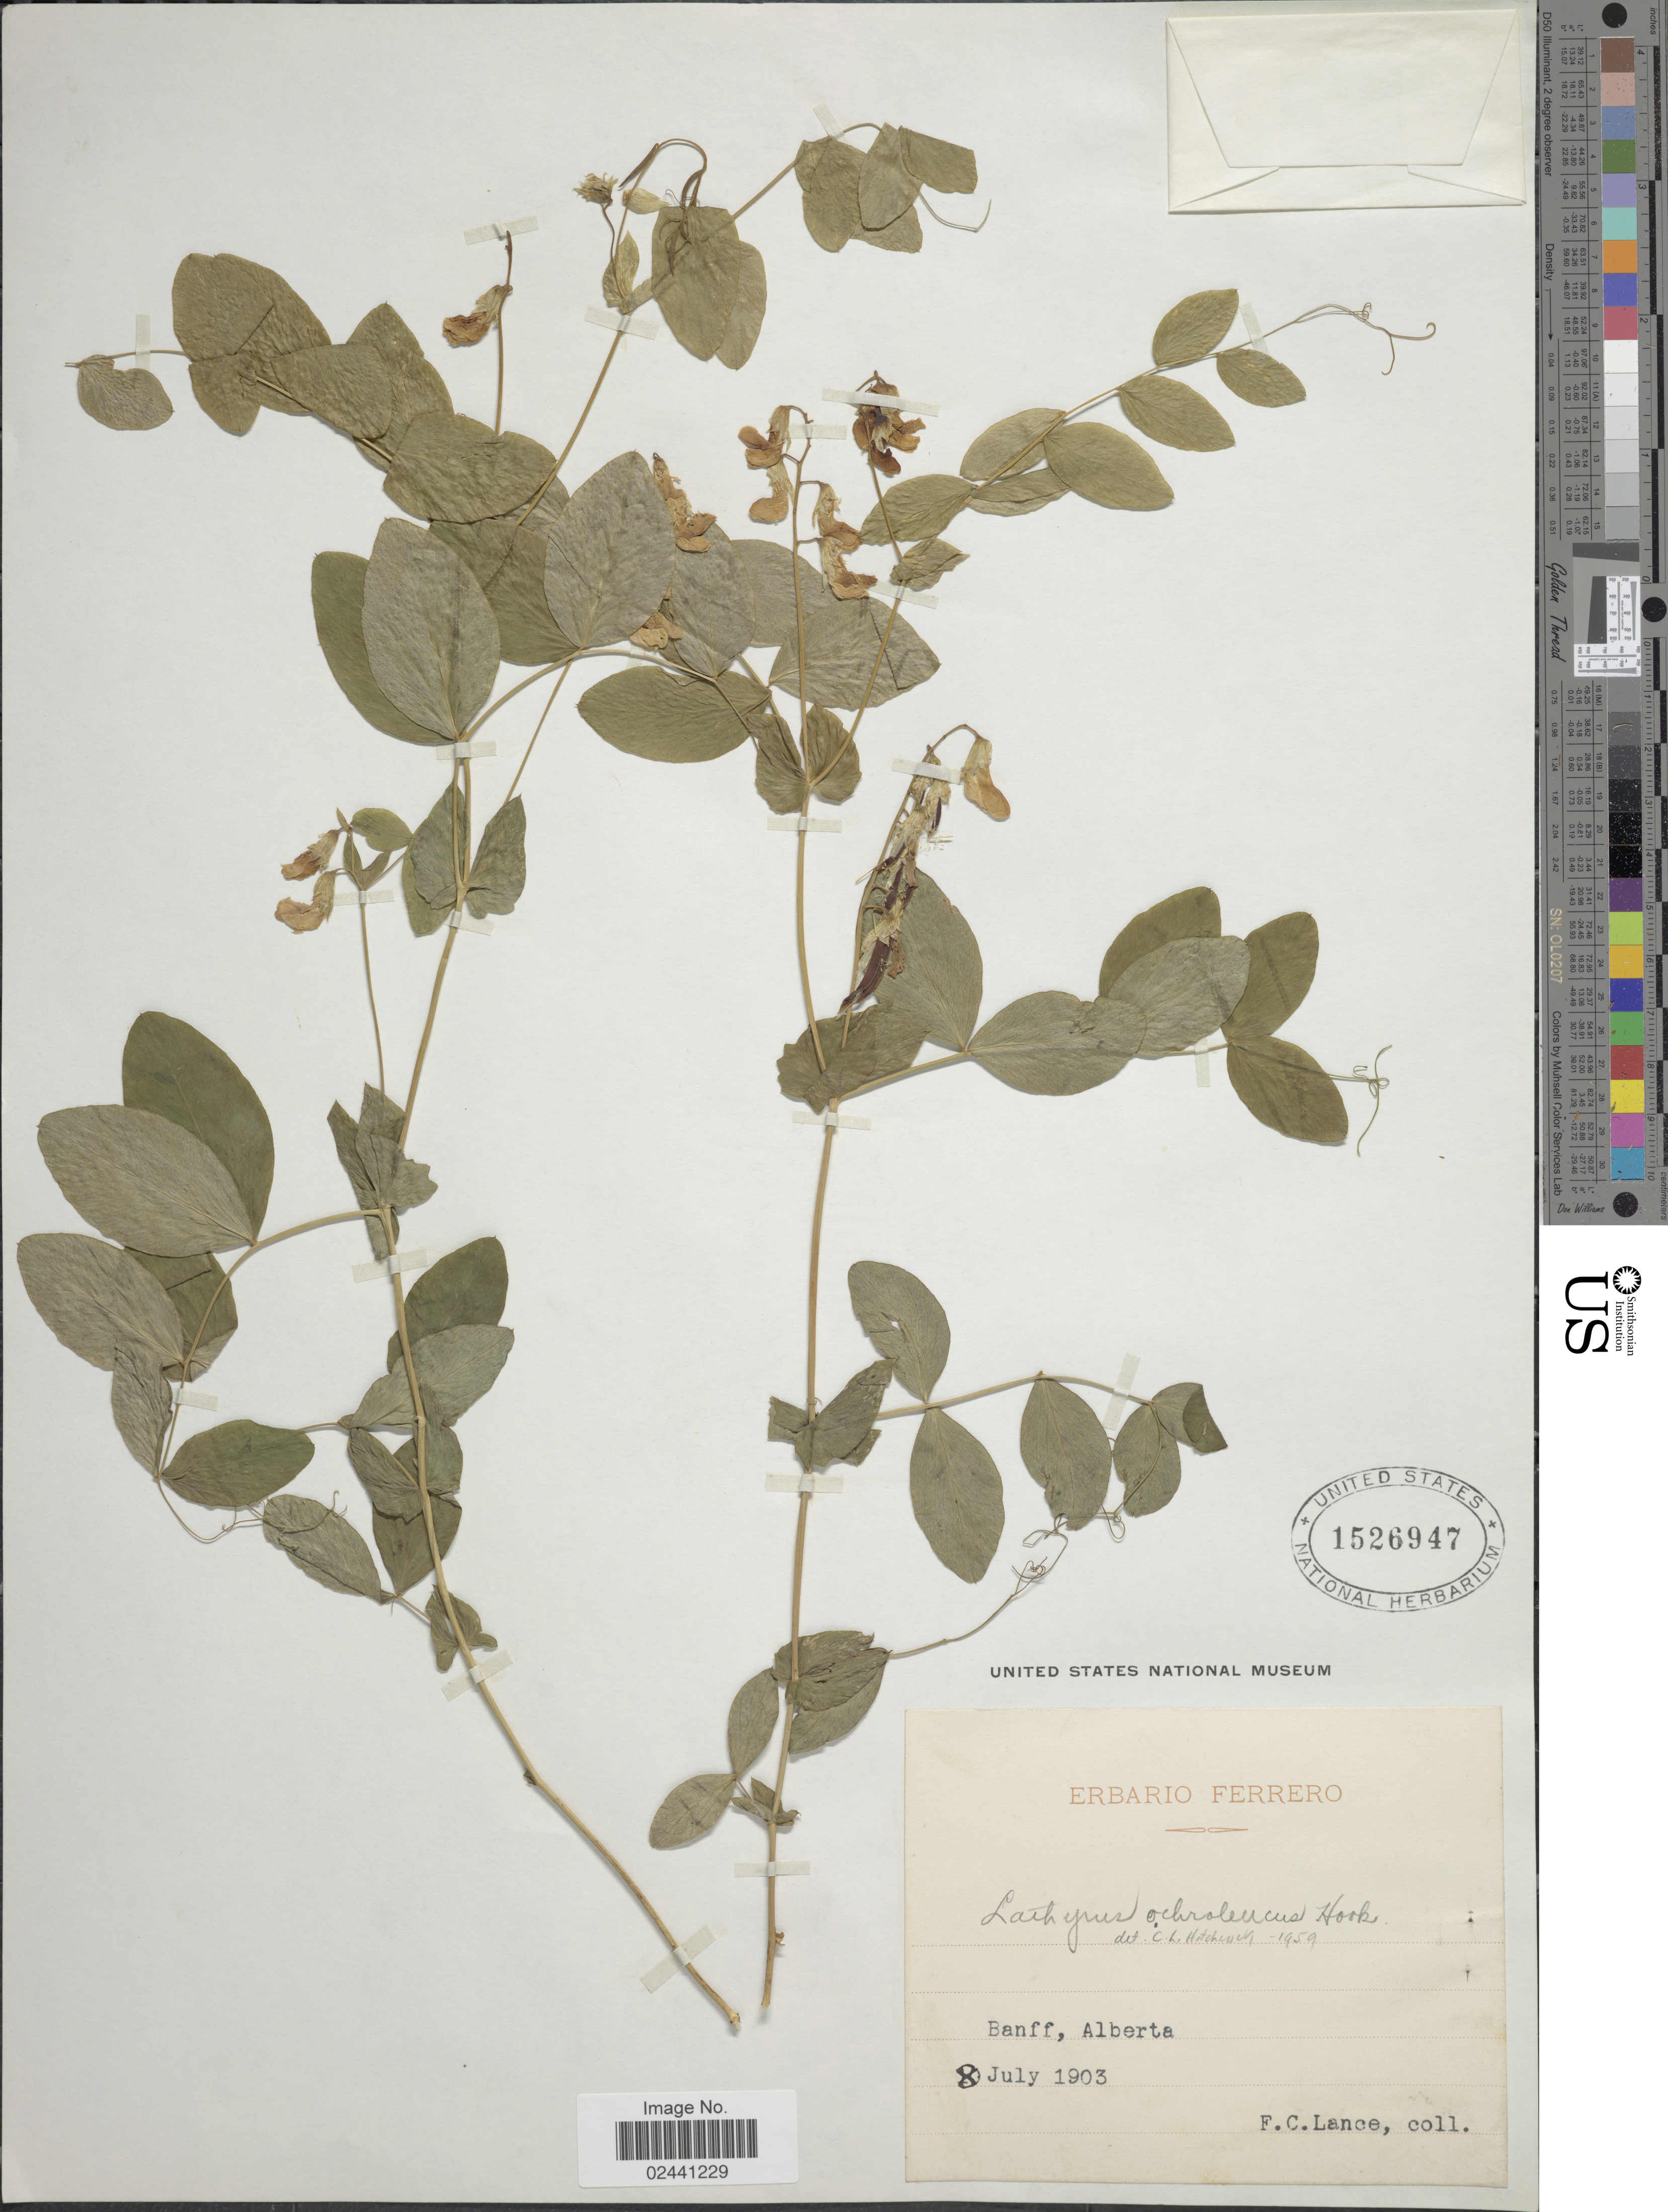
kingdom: Plantae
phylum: Tracheophyta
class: Magnoliopsida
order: Fabales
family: Fabaceae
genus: Lathyrus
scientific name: Lathyrus ochroleucus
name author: Hook.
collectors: F. Lance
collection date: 1903-07-08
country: Canada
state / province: Alberta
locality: Banff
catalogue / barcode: US 1526947